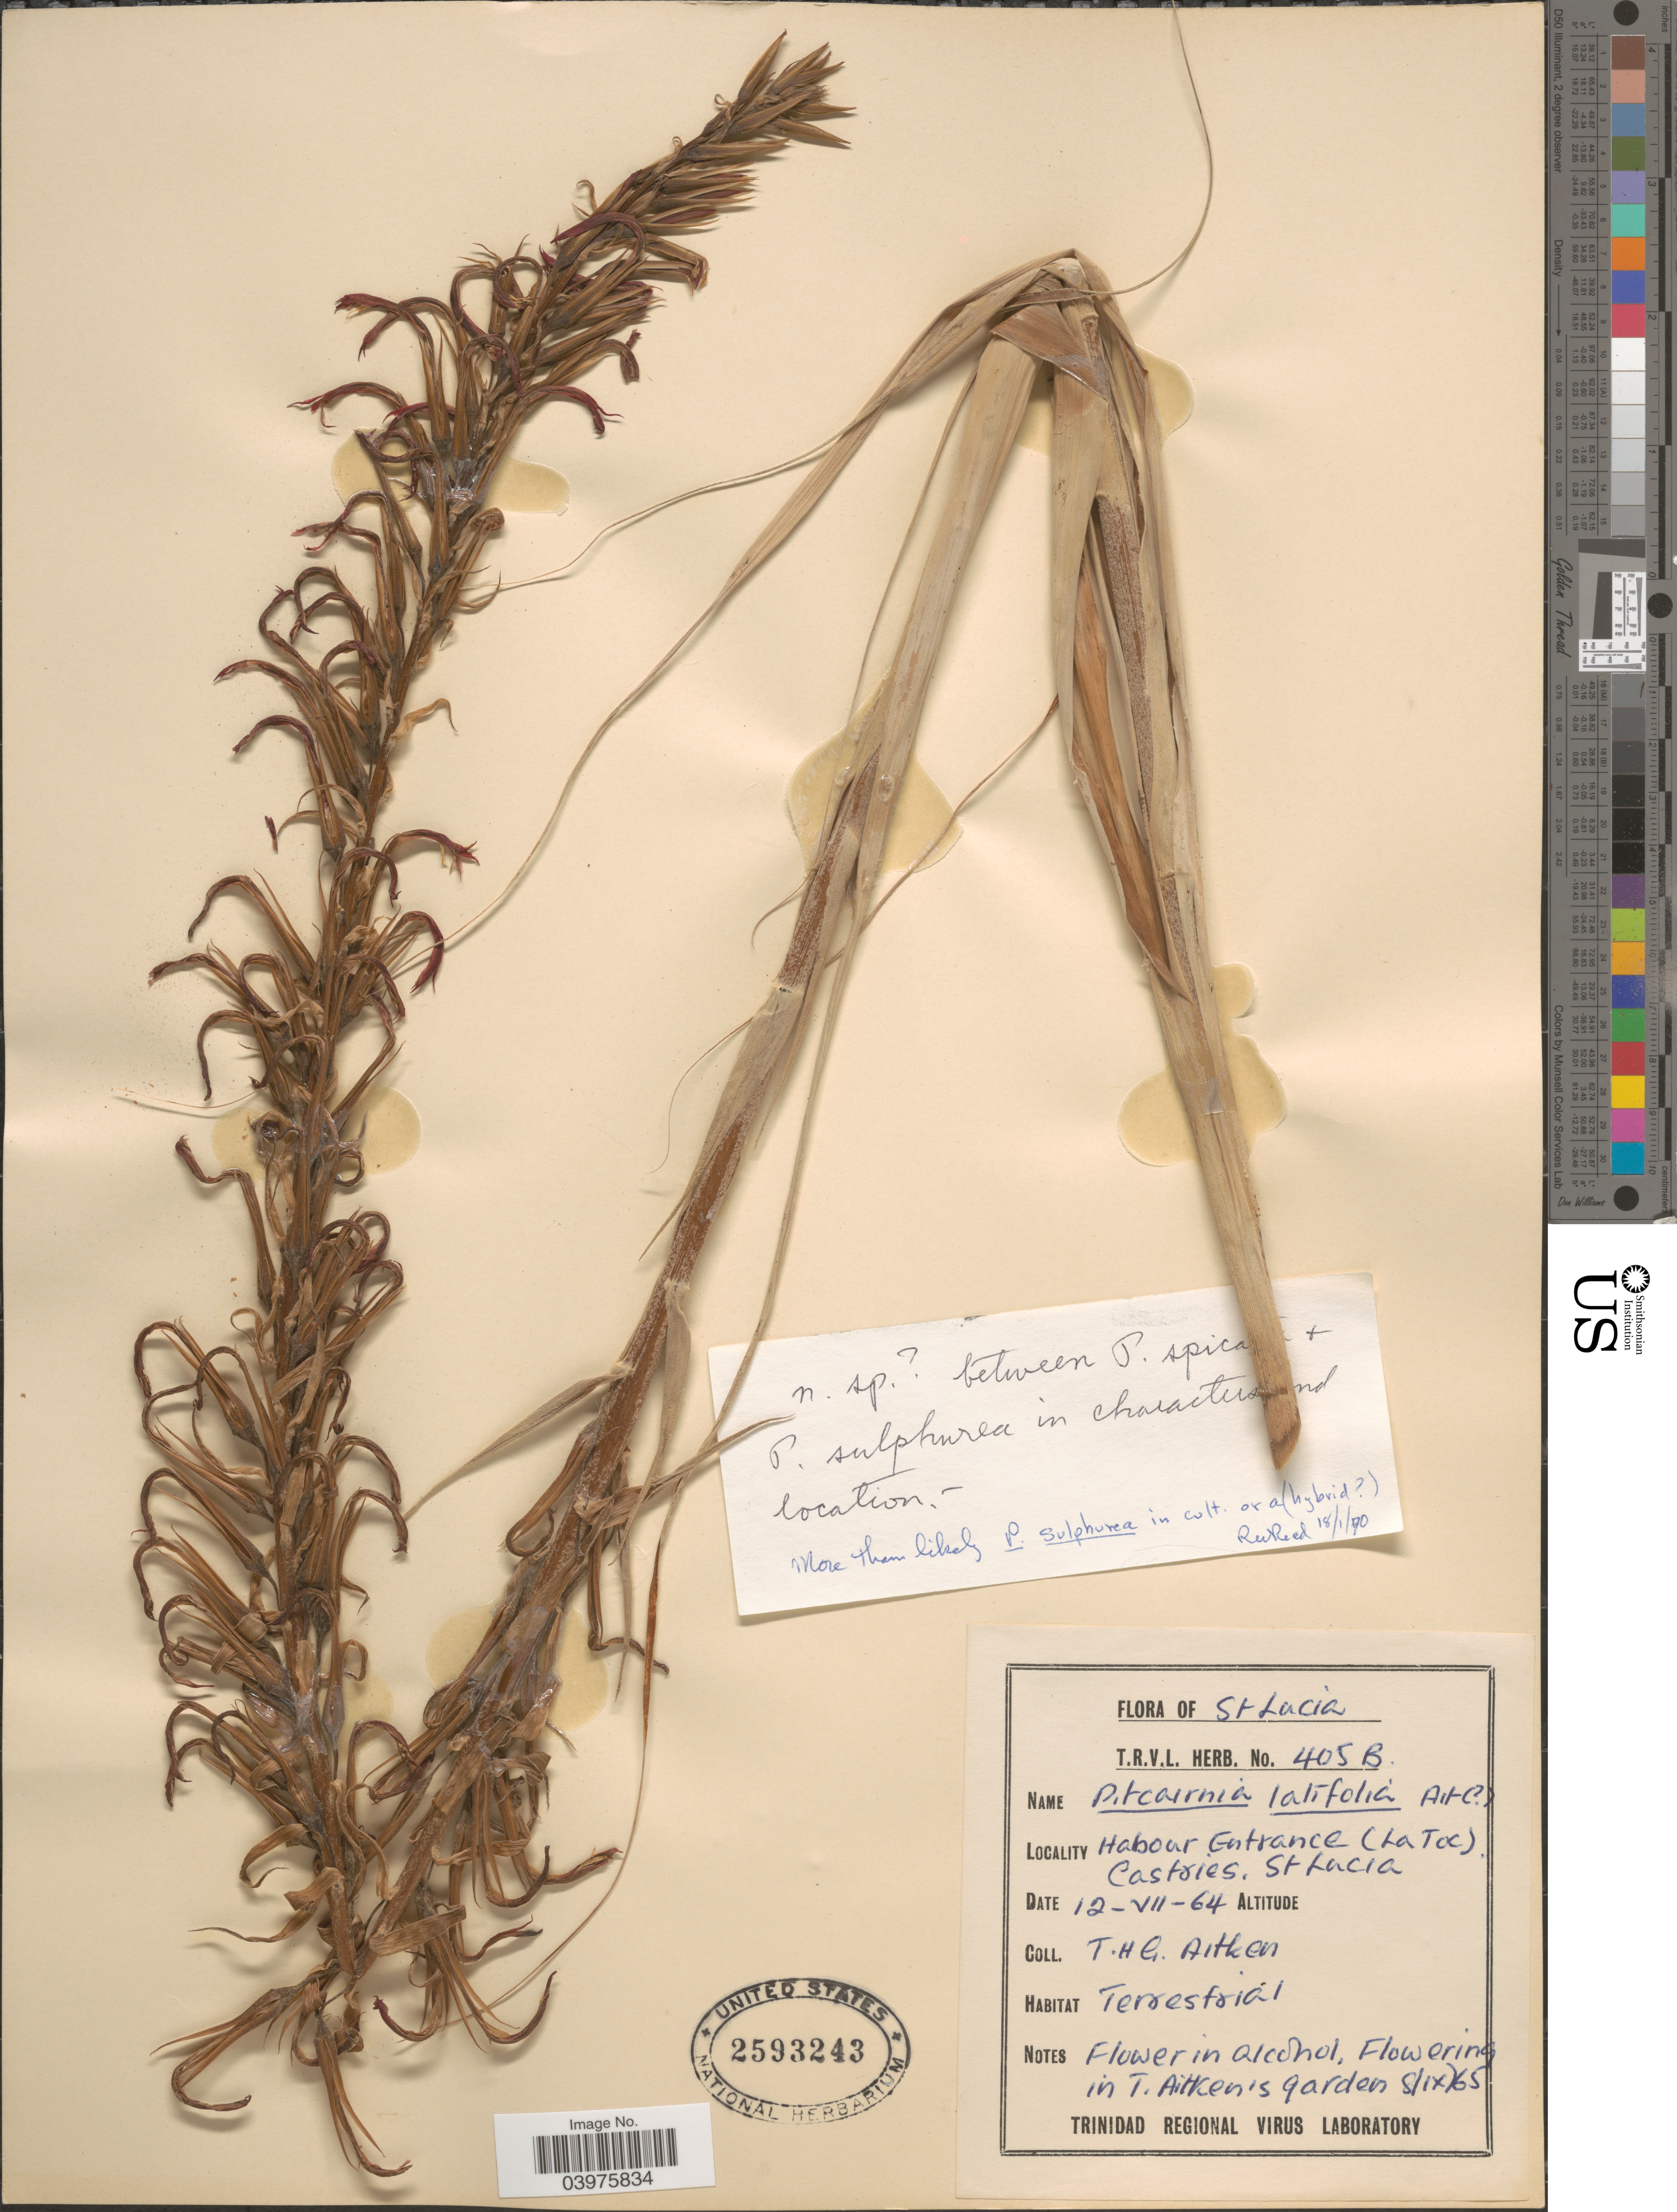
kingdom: Plantae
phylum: Tracheophyta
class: Liliopsida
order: Poales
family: Bromeliaceae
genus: Pitcairnia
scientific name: Pitcairnia sulphurea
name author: Andrews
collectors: T. Aitken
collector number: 405 B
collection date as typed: Transcribed d/m/y: 12/7/64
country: St. Lucia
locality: St. Lucia. Habour Entrance (La Toc). Castries.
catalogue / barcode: US 2593243